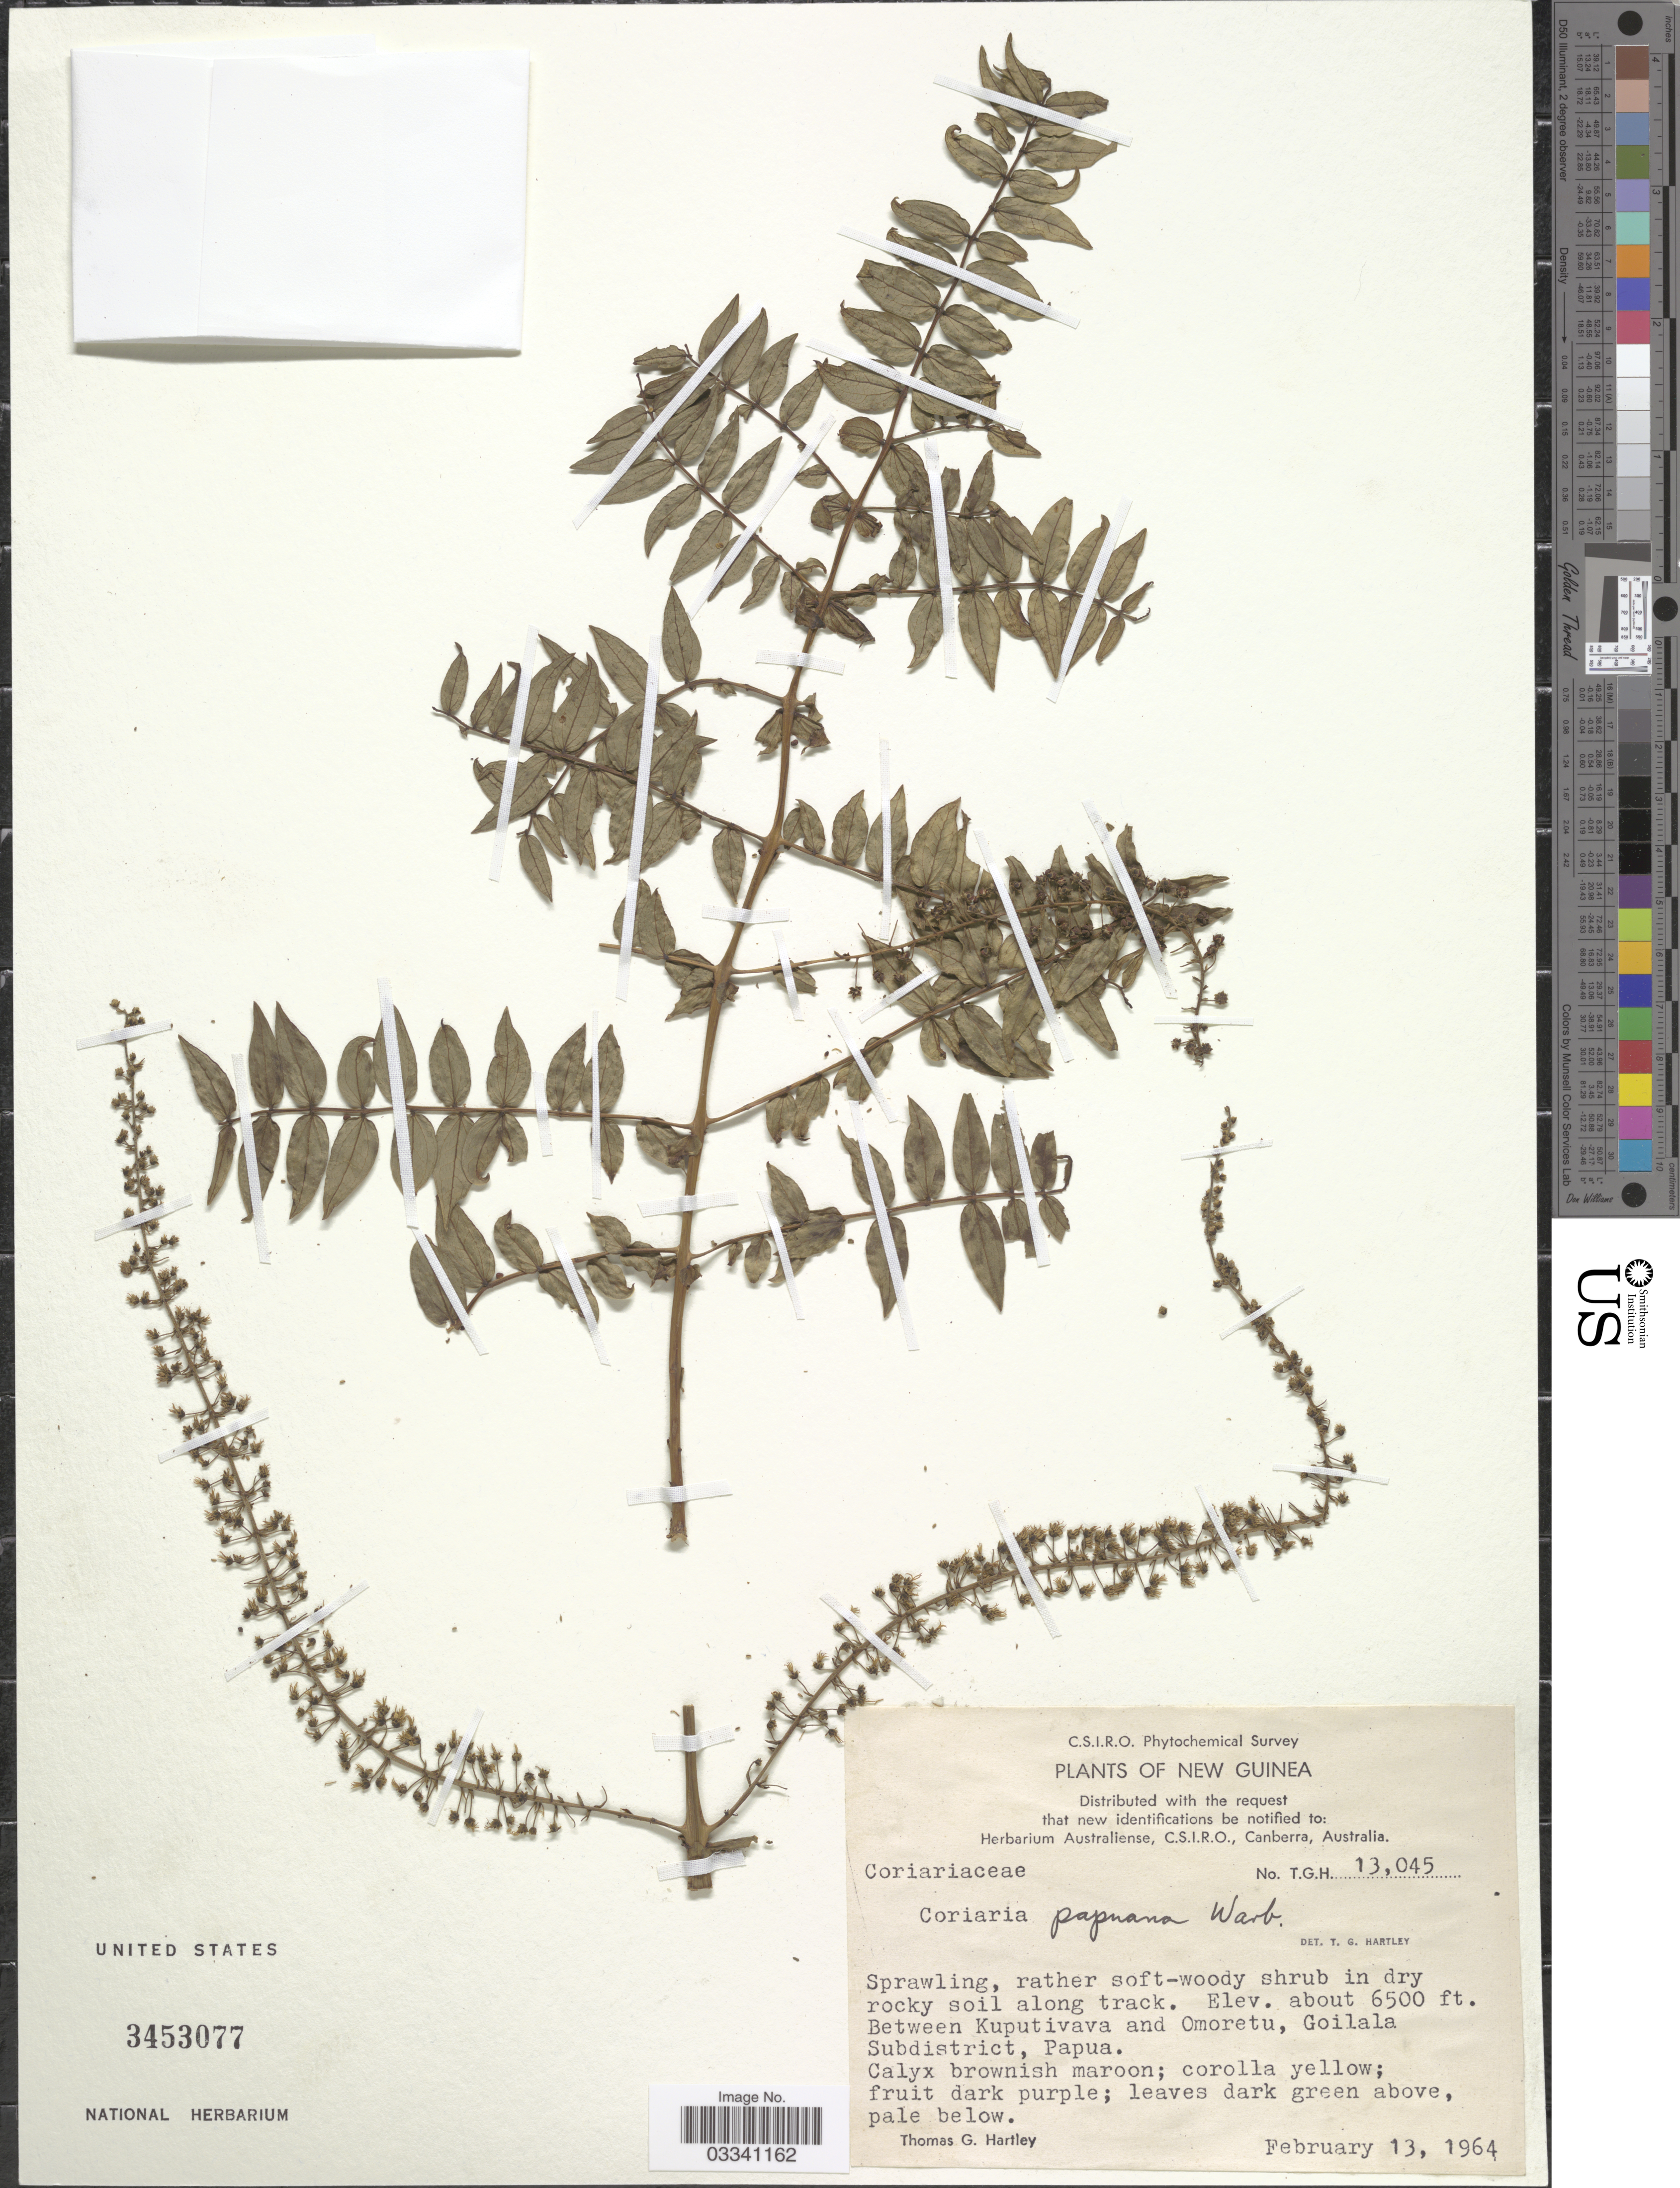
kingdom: Plantae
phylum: Tracheophyta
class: Magnoliopsida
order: Cucurbitales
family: Coriariaceae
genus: Coriaria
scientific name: Coriaria ruscifolia subsp. microphylla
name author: (Poir.) L.E. Skog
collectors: T. G. Hartley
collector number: T.G.H. 13045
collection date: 1964-02-13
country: Papua New Guinea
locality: New Guinea. Between Kuputivava and Omoretu, Goilala Subdistrict, Papua.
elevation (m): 1981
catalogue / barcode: US 3453077